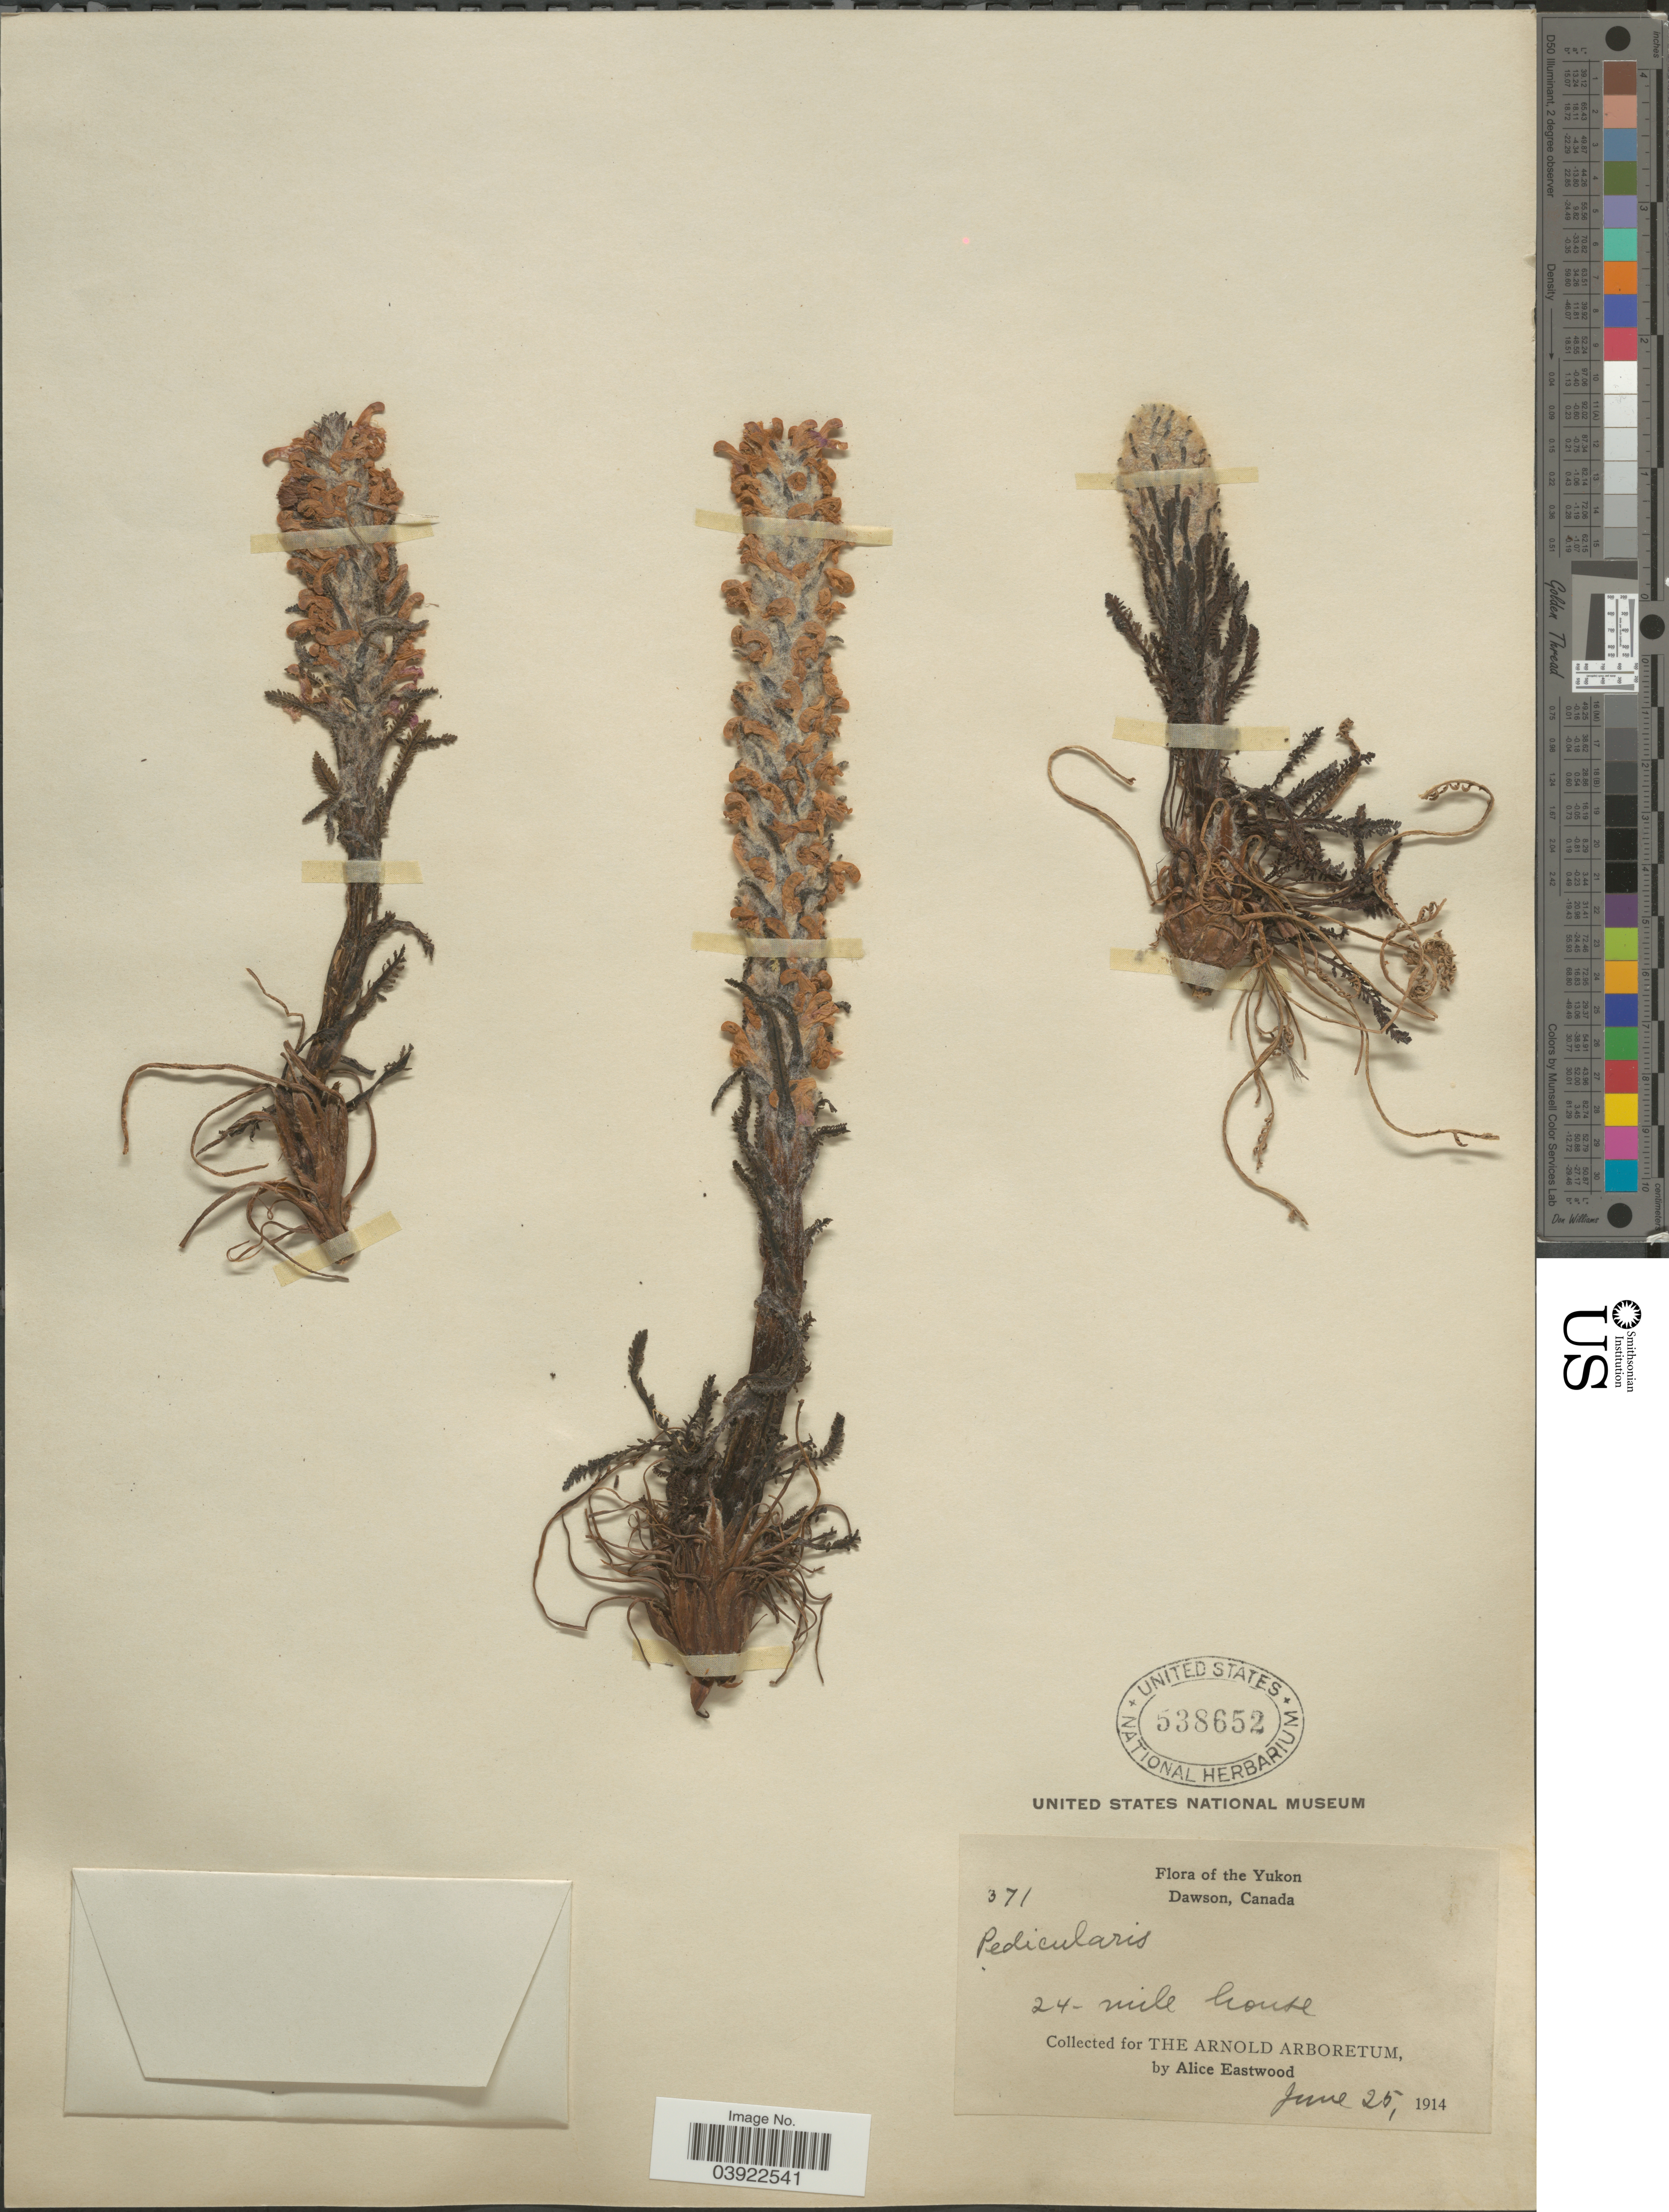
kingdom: Plantae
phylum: Tracheophyta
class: Magnoliopsida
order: Lamiales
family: Orobanchaceae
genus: Pedicularis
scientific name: Pedicularis lanata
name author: Willd. ex Cham. & Schltdl.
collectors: A. Eastwood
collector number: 371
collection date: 1914-06-25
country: Canada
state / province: Yukon Territory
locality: The Yukon. Dawson. 24-mile house.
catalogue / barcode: US 538652